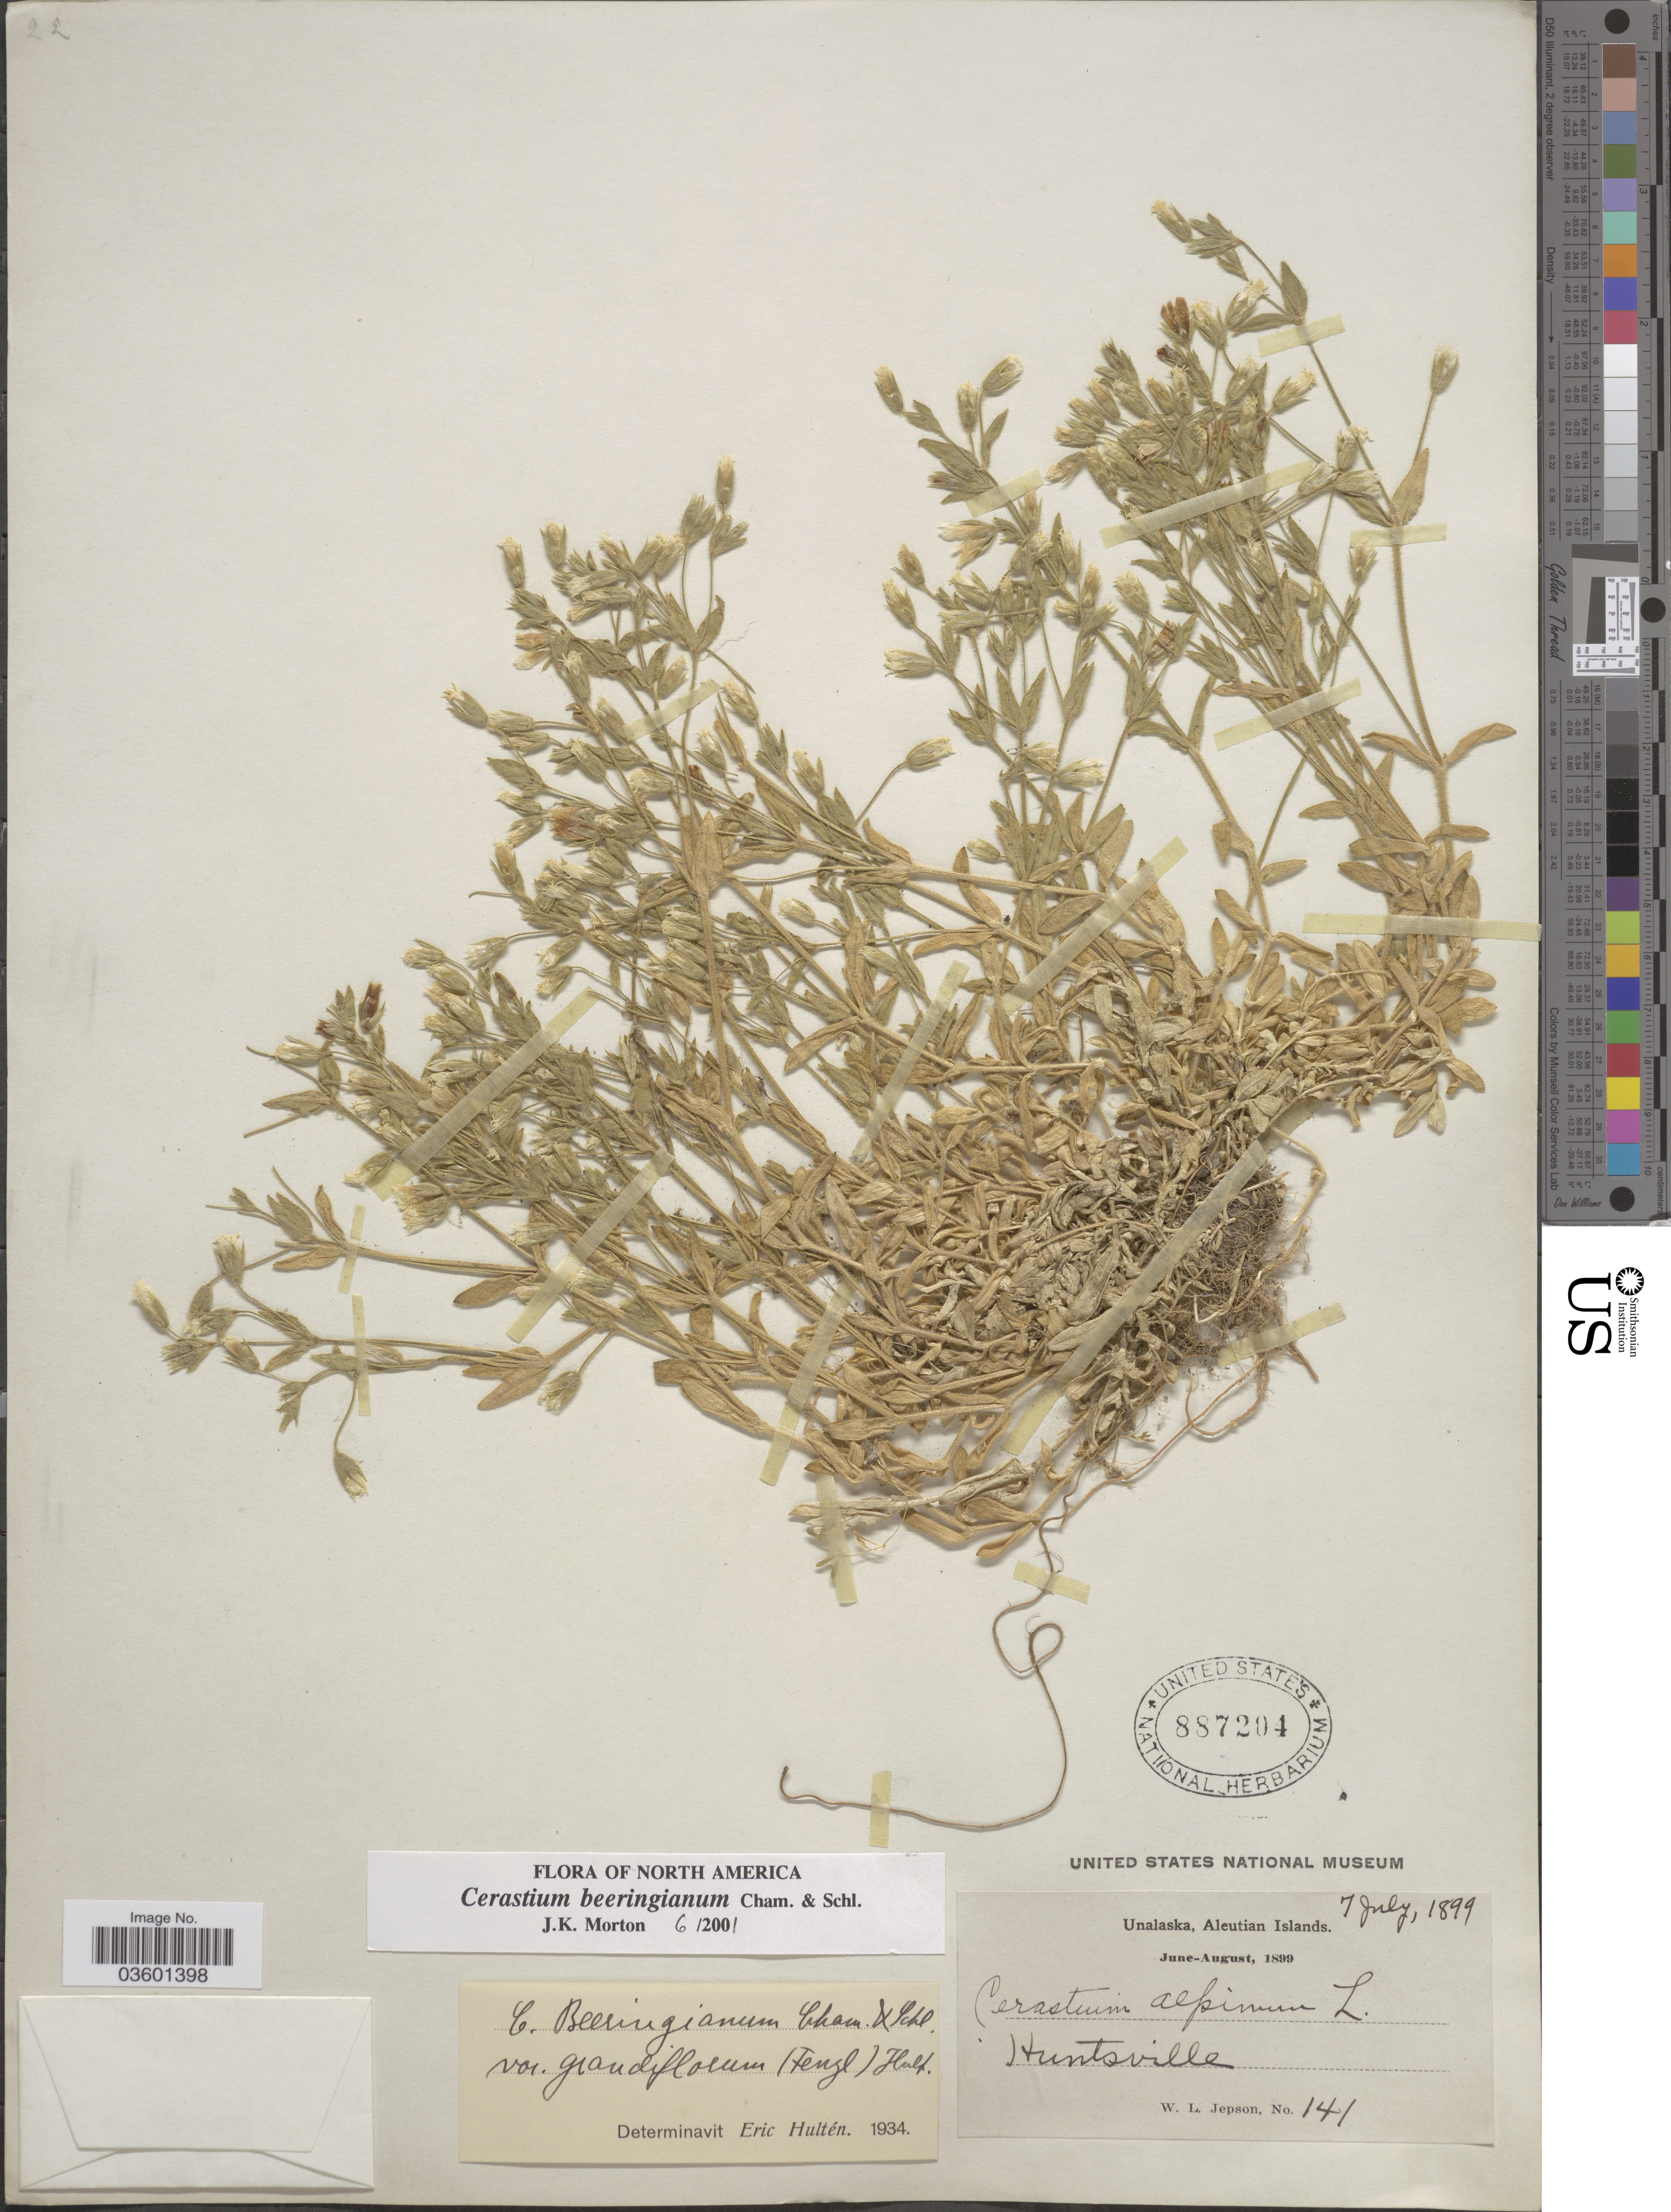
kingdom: Plantae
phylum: Tracheophyta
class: Magnoliopsida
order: Caryophyllales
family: Caryophyllaceae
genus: Cerastium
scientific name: Cerastium beeringianum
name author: Cham. & Schltdl.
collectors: W. L. Jepson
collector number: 141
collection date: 1899-07-07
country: United States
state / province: Alaska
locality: Unalaska, Aleutian Islands. Huntsville.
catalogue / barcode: US 887204